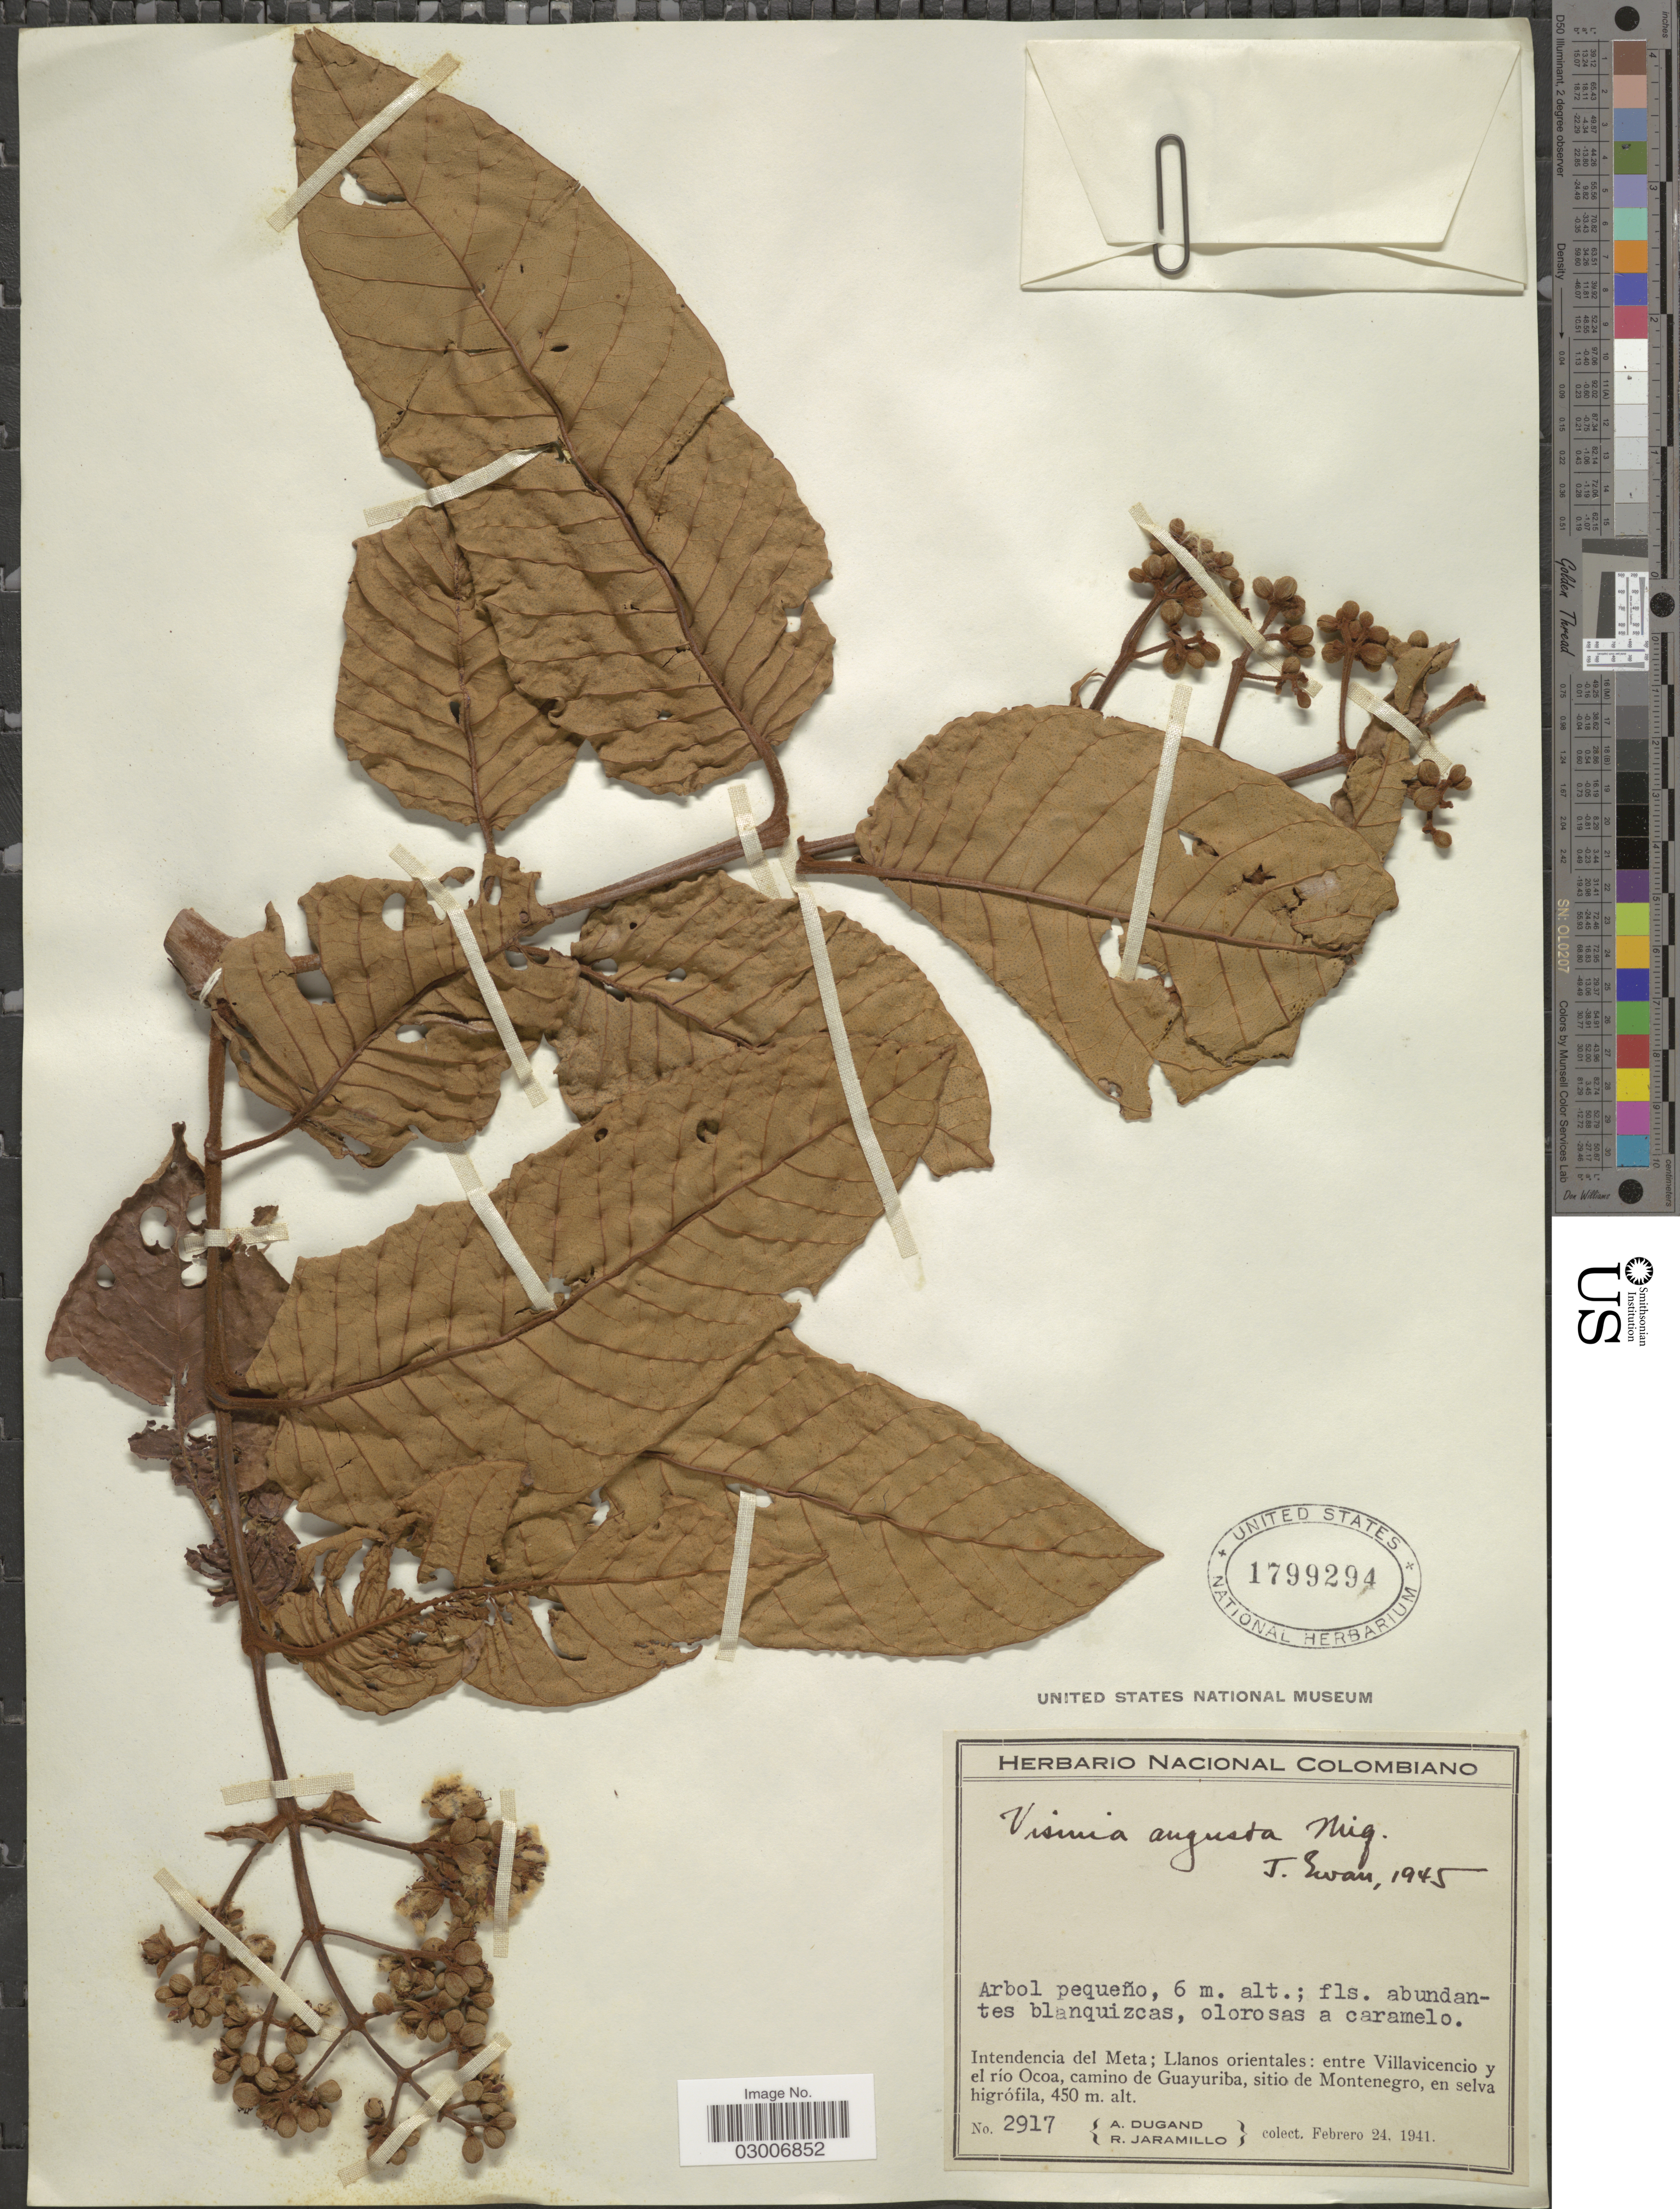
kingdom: Plantae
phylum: Tracheophyta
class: Magnoliopsida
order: Malpighiales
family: Hypericaceae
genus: Vismia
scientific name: Vismia macrophylla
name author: Kunth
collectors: A. Dugand & R. Jaramillo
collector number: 2917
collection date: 1941-02-24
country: Colombia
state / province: Meta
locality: Intendencia del Meta; Llanos orientales: entre Villavicencio y el río Ocoa, camino de Guayuriba, sitio de Montenegro.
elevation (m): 450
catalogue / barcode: US 1799294